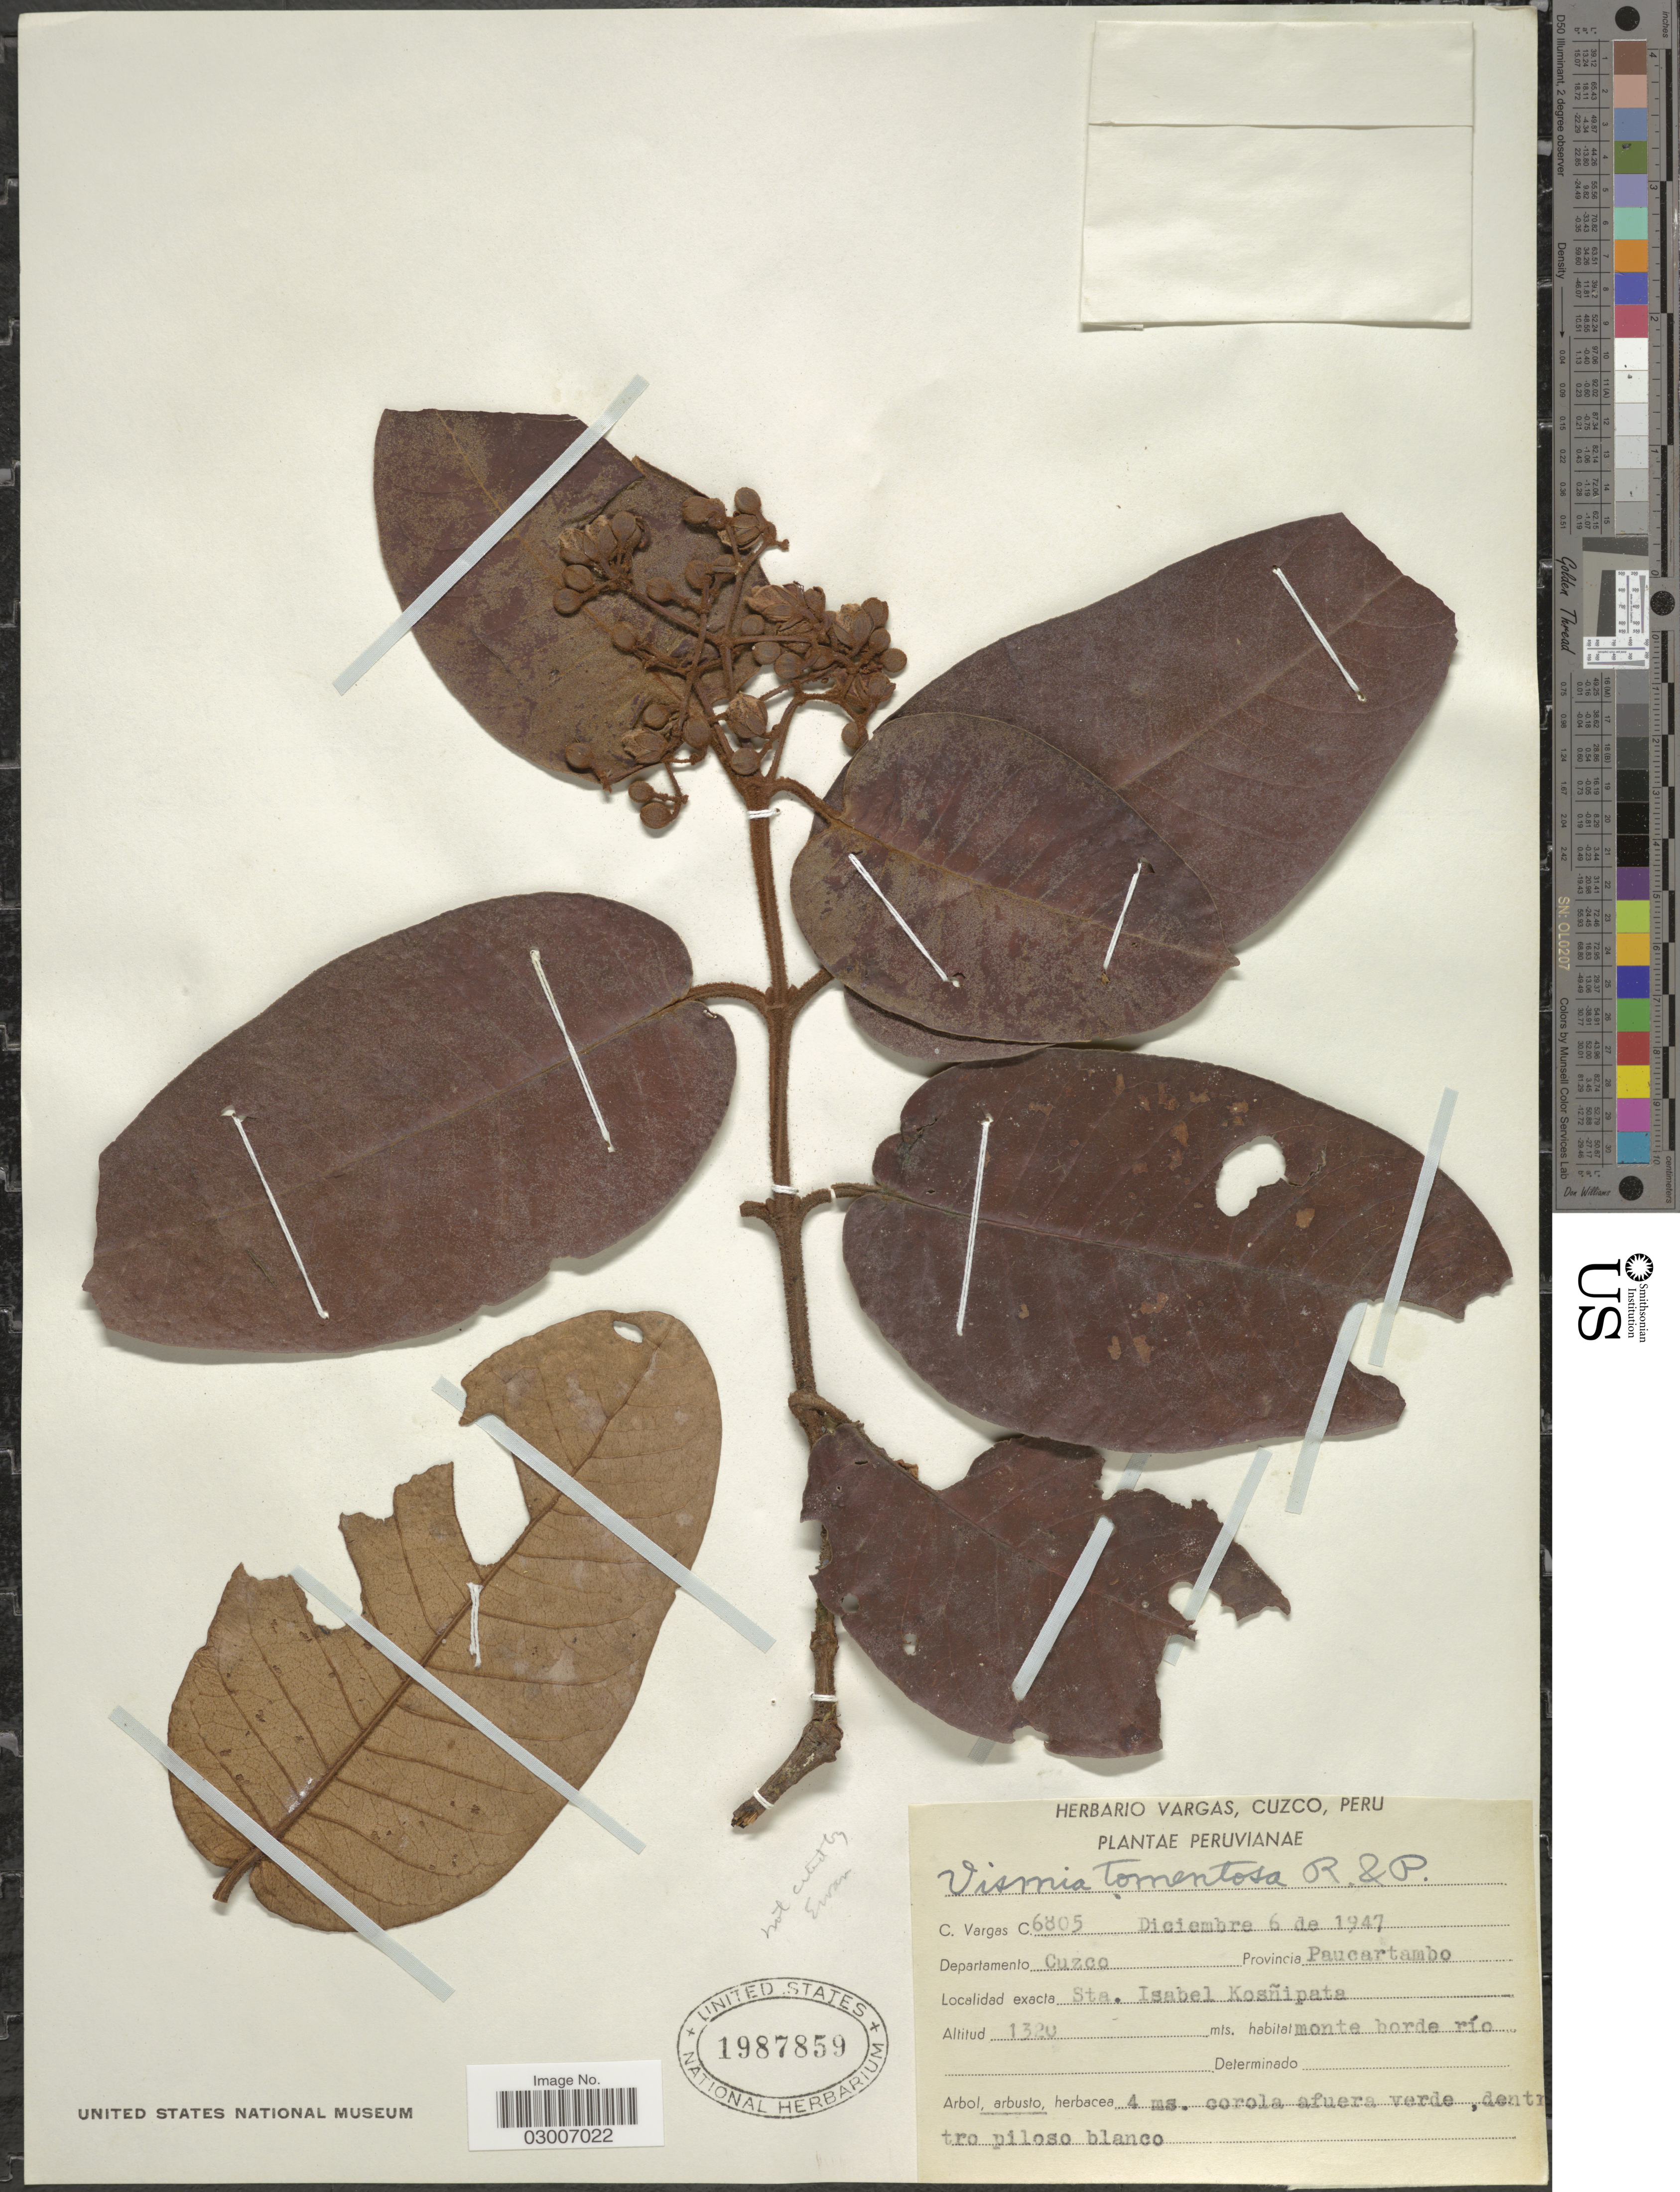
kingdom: Plantae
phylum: Tracheophyta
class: Magnoliopsida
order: Malpighiales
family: Hypericaceae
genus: Vismia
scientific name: Vismia tomentosa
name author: Ruiz & Pav.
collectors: C. Vargas Calderón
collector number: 6805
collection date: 1947-12-06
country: Peru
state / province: Cusco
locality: Departamento Cuzco. Provincia Paucartambo. Sta. Isabel Kosñipata.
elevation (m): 1320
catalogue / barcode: US 1987859